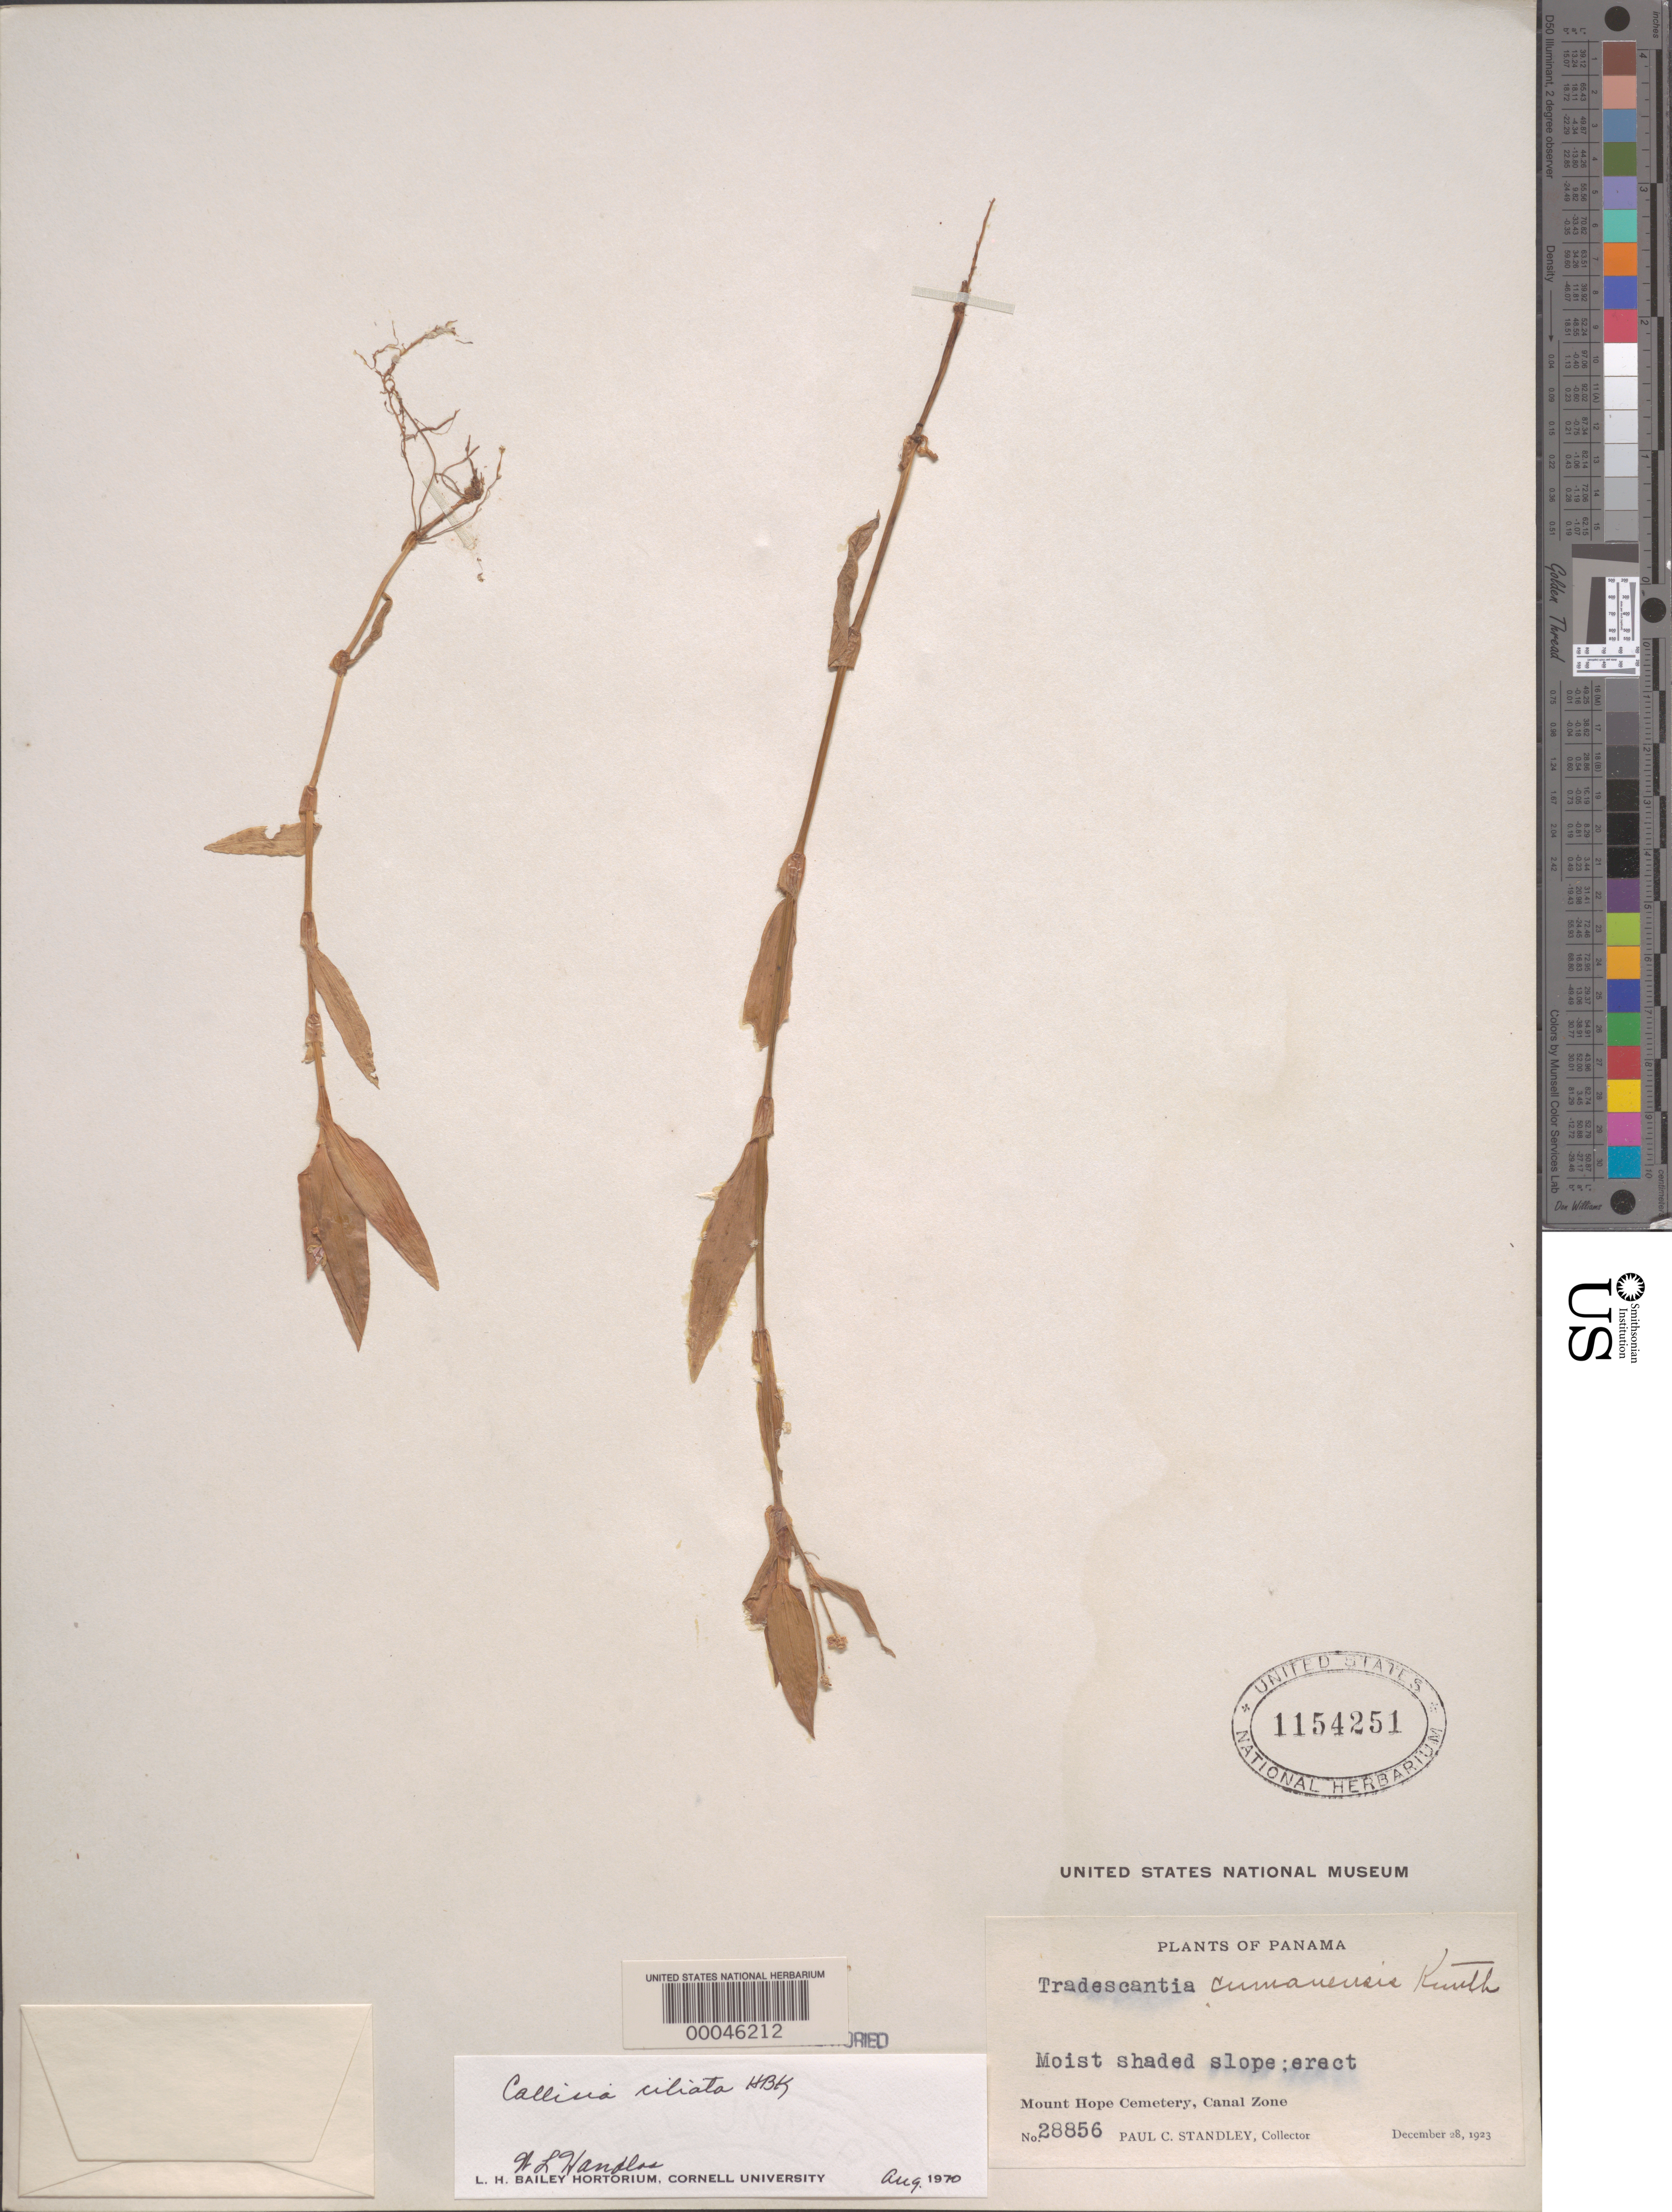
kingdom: Plantae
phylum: Tracheophyta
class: Liliopsida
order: Commelinales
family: Commelinaceae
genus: Callisia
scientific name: Callisia ciliata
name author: Kunth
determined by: Handlos, W. L.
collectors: P. C. Standley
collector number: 28856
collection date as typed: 28 Dec 1923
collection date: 1923-12-28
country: Panama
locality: Mount Hope Cemetery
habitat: Moist shaded slope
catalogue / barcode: US 1154251